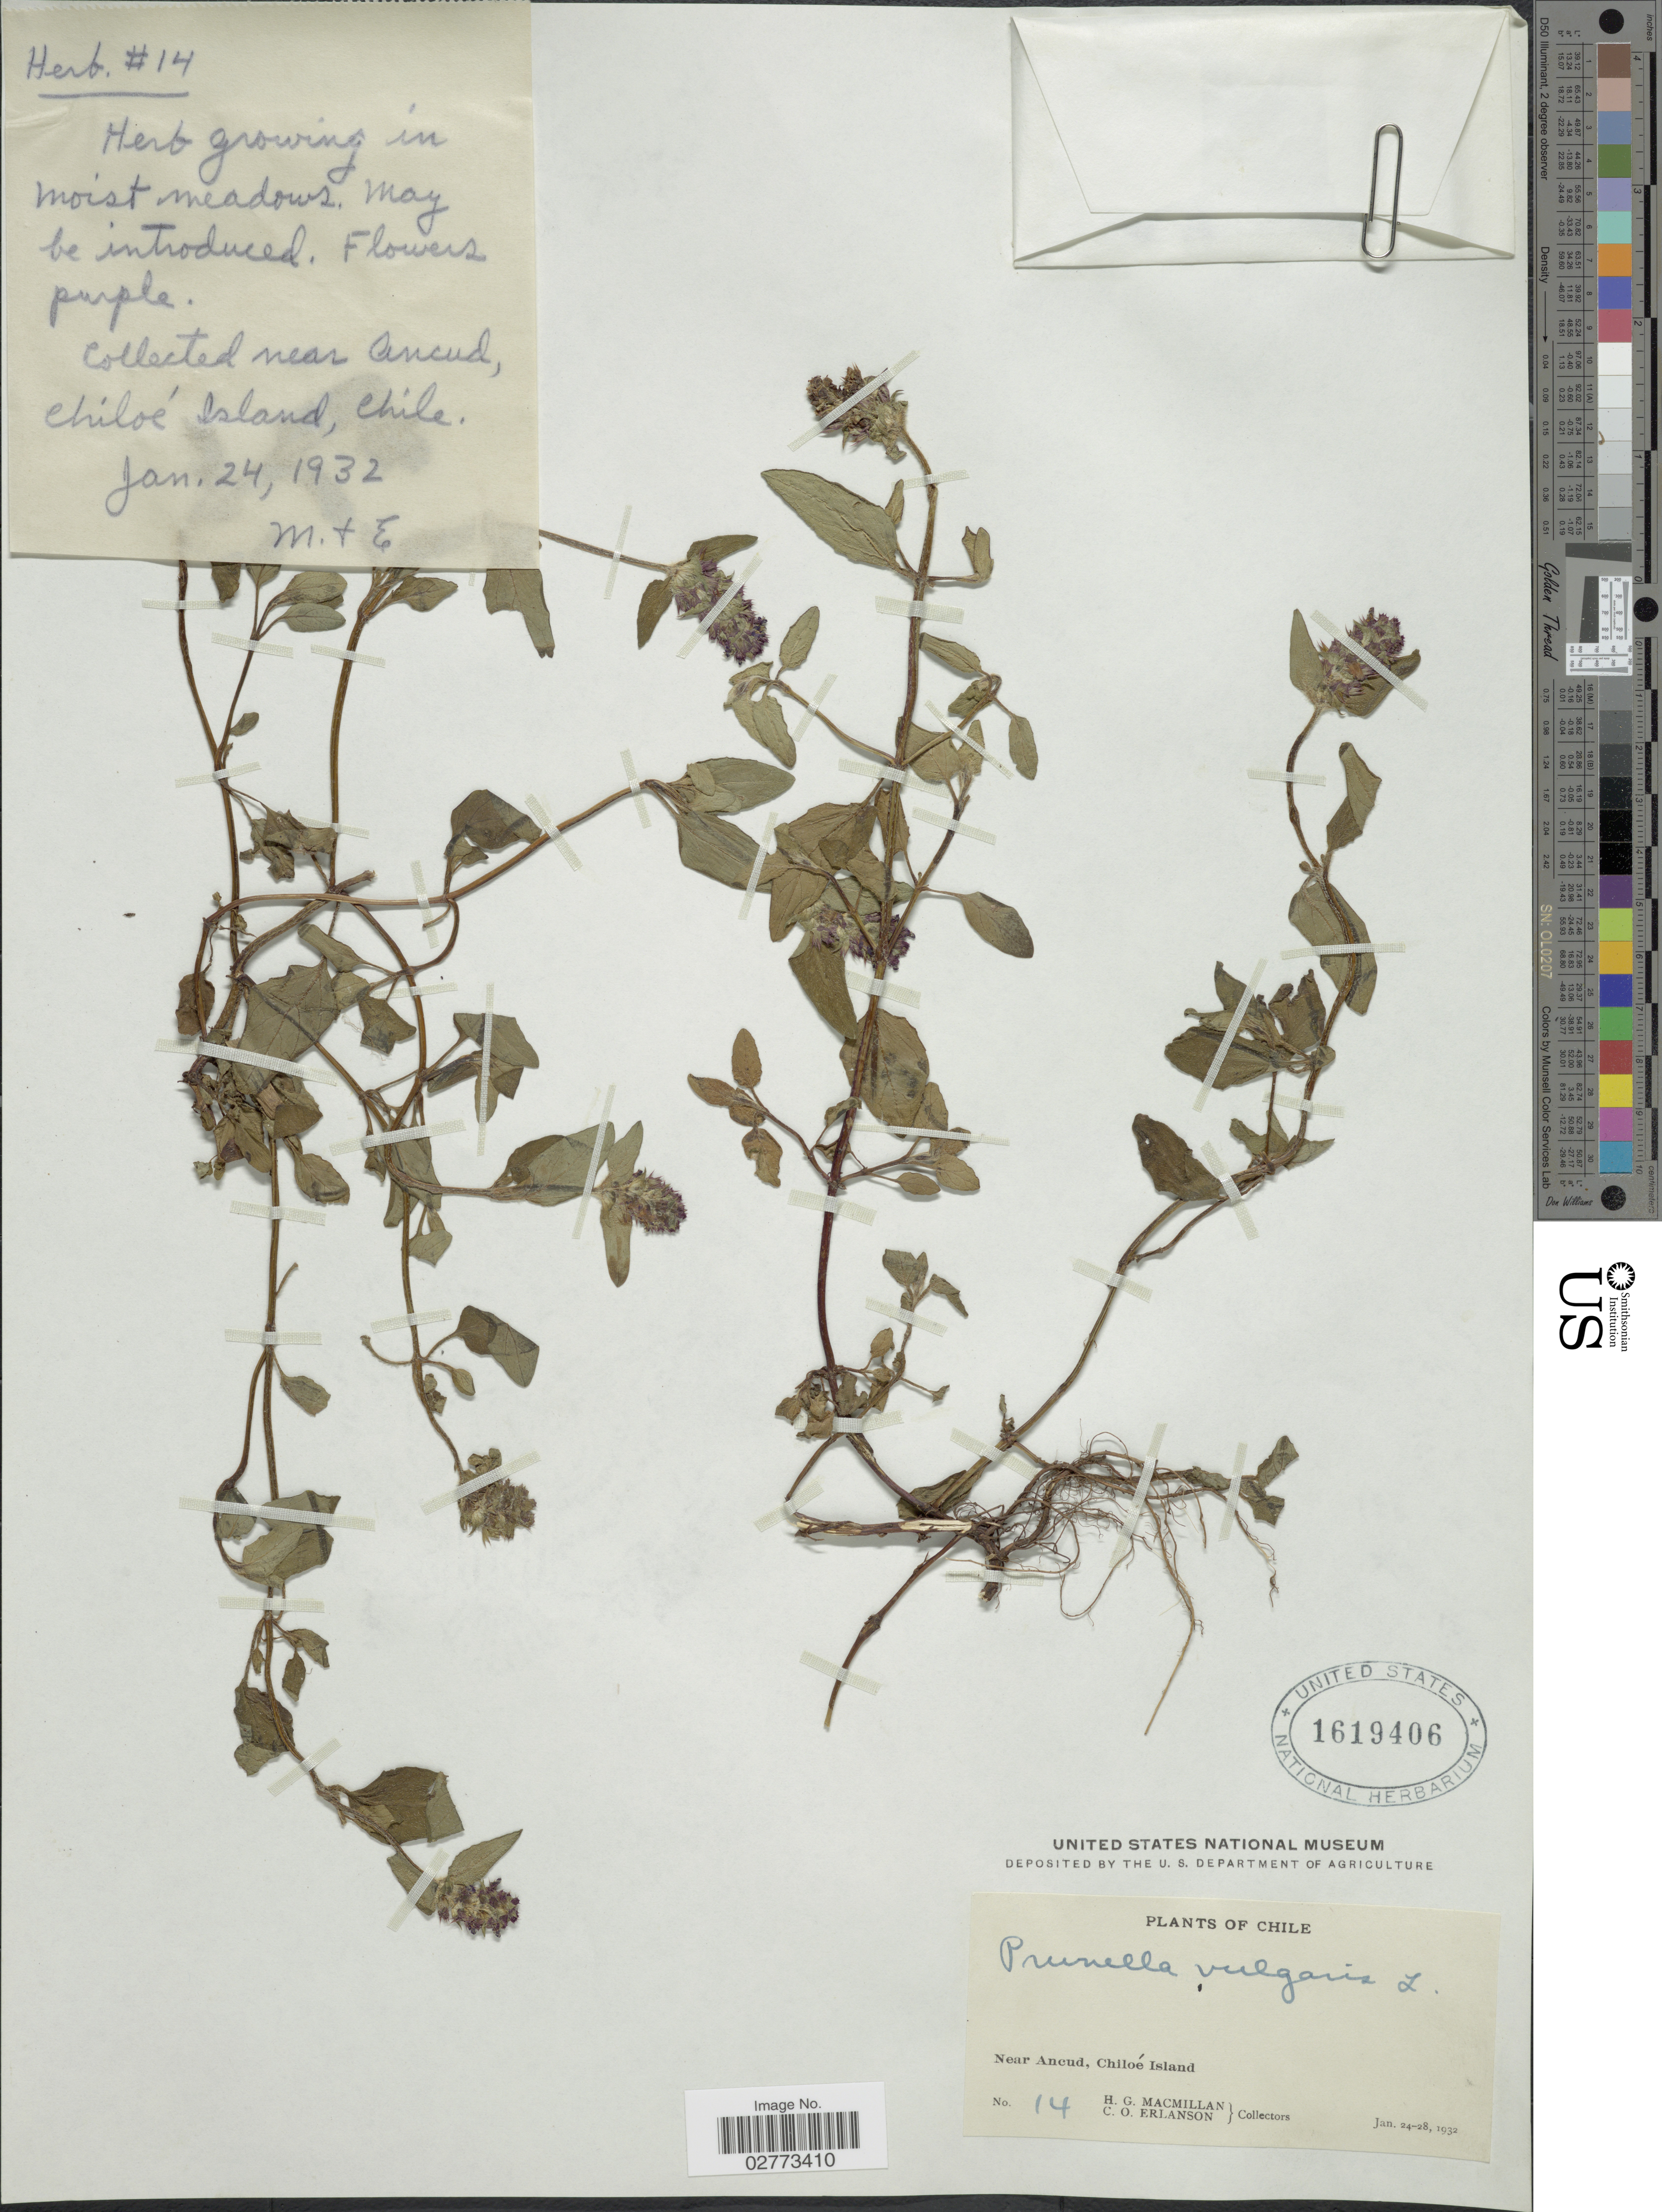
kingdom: Plantae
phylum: Tracheophyta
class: Magnoliopsida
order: Lamiales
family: Lamiaceae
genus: Prunella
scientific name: Prunella vulgaris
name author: L.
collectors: H. MacMillan & C. O. Erlanson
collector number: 14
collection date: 1932-01-24/1932-01-28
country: Chile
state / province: Arica y Parinacota (XV)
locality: Near Ancud, Chiloé Island.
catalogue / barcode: US 1619406